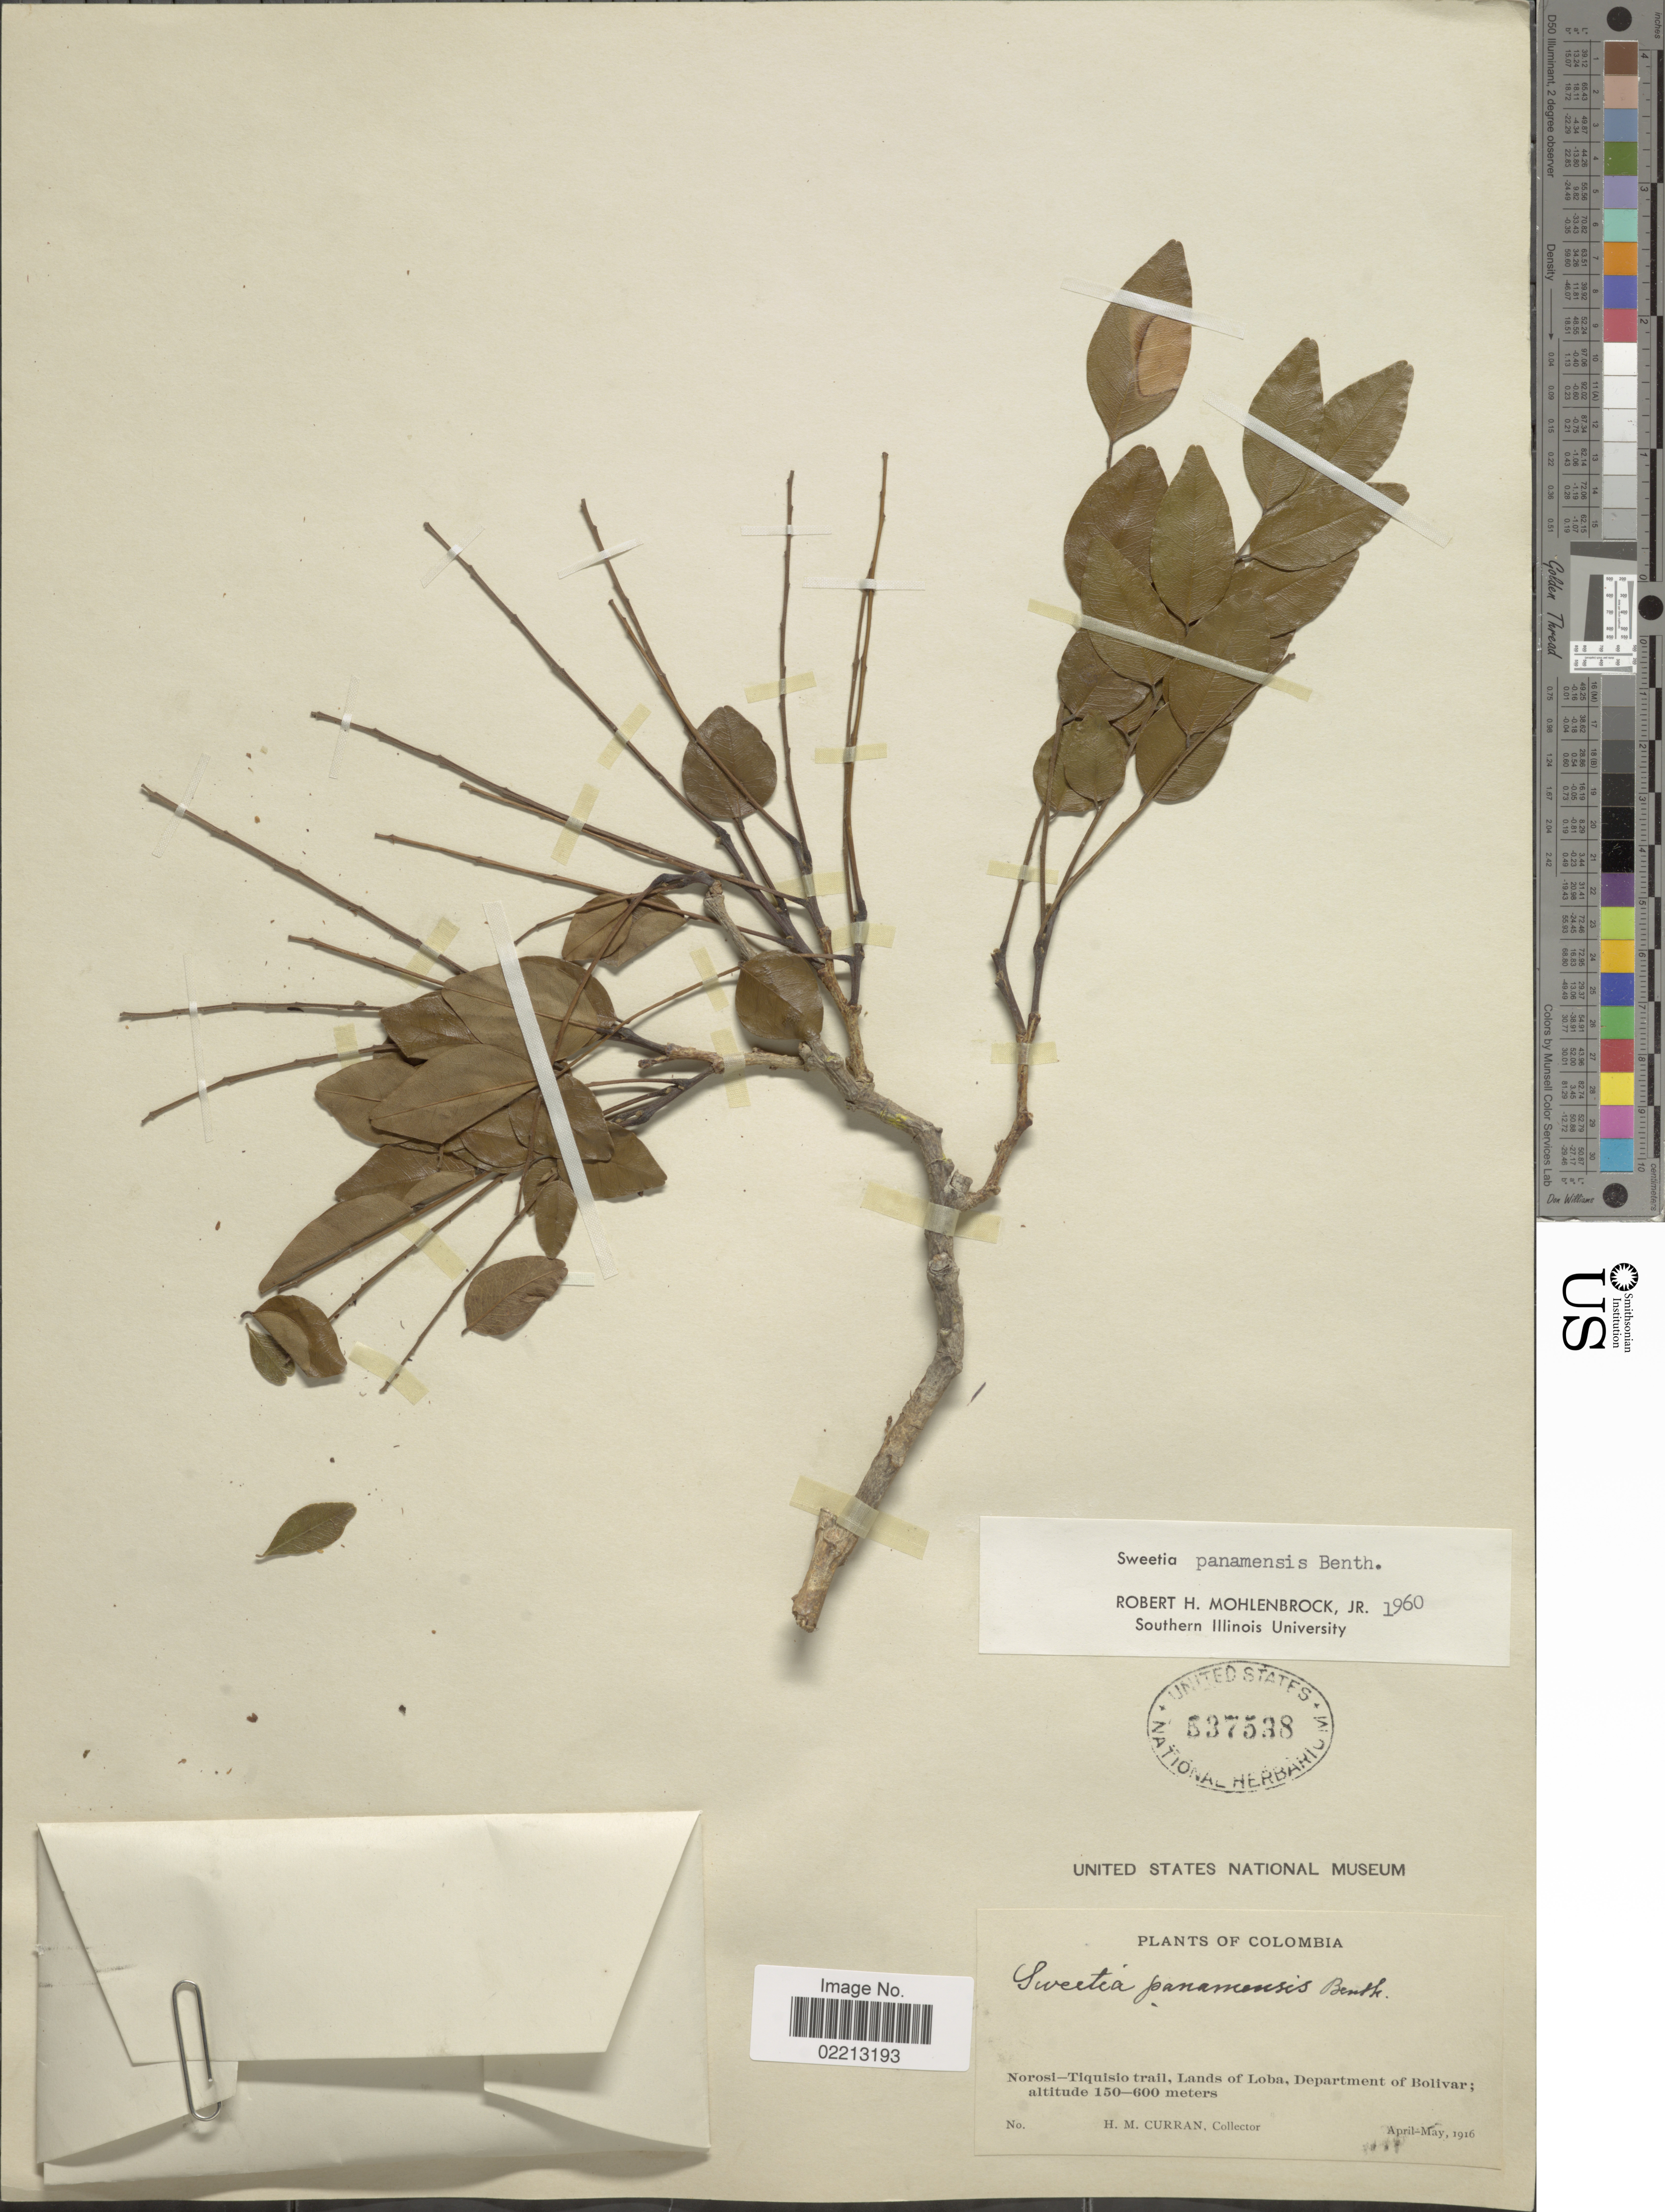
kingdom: Plantae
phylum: Tracheophyta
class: Magnoliopsida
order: Fabales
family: Fabaceae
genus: Acosmium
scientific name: Acosmium panamense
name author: (Benth.) Yakovlev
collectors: H. M. Curran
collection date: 1916-04/1916-05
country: Colombia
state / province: Bolívar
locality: Norosi-Tiquisio trail, Lands of Loba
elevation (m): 150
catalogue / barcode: US 537538